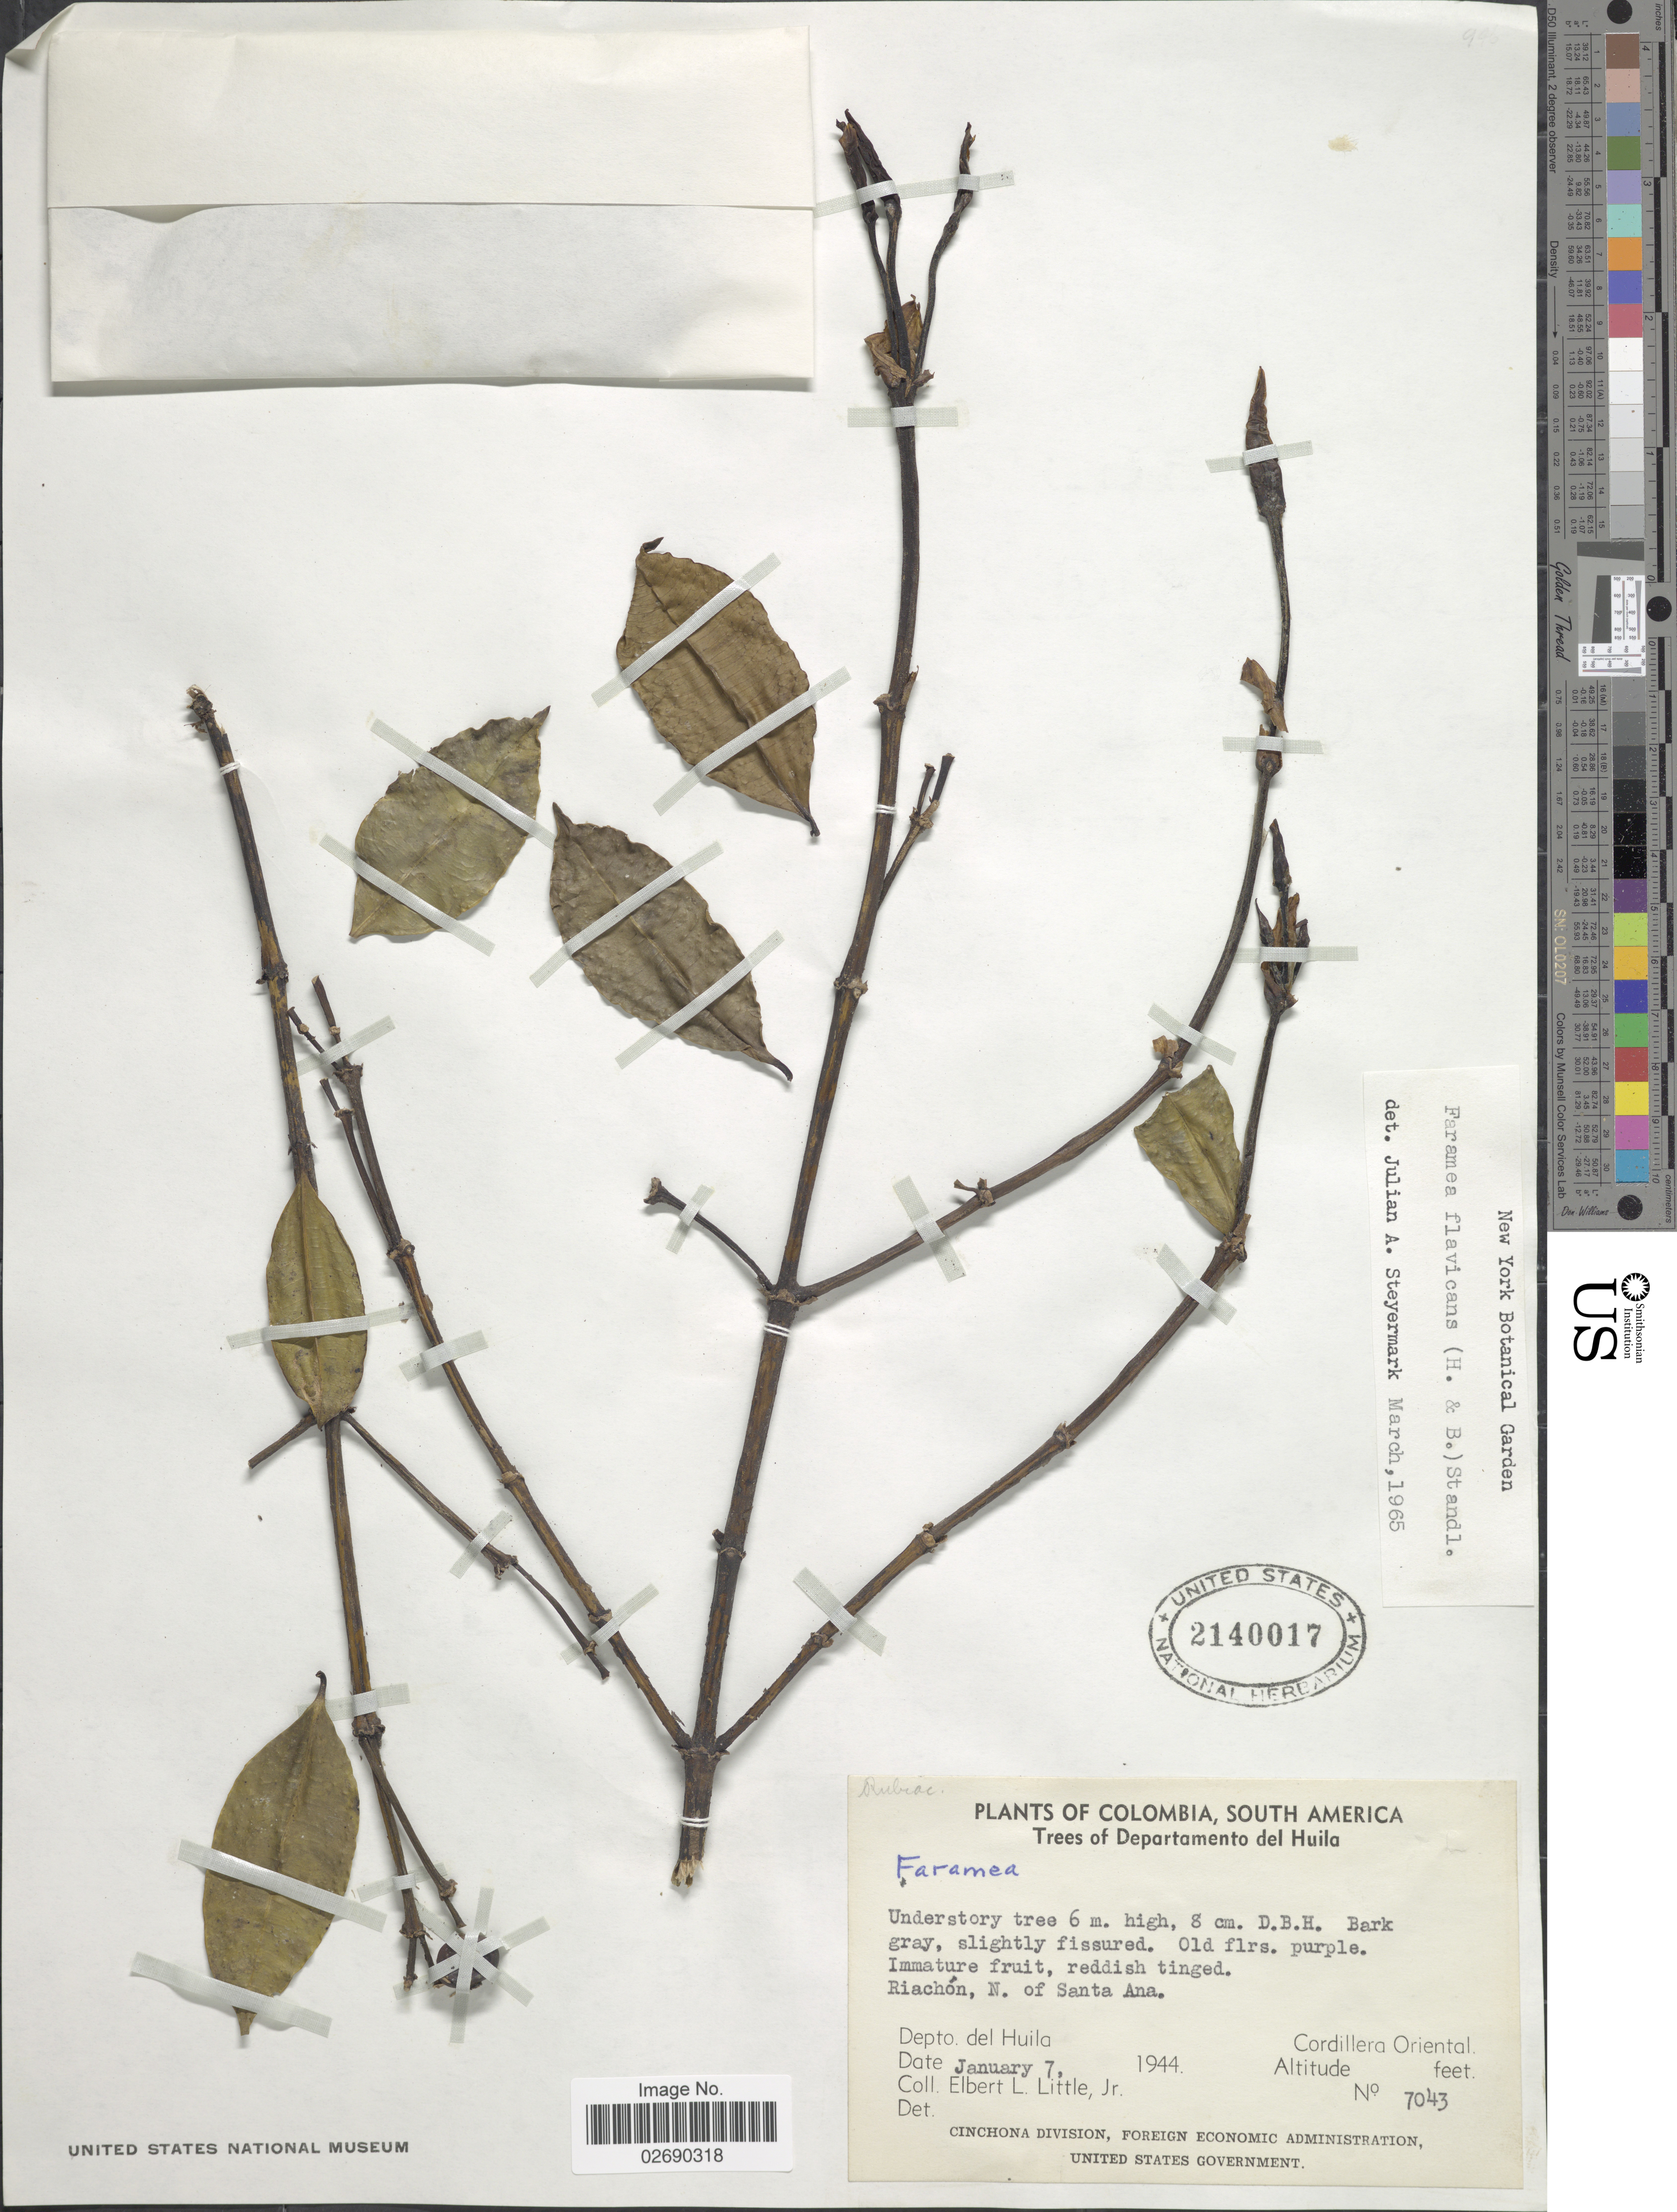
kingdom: Plantae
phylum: Tracheophyta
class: Magnoliopsida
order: Gentianales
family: Rubiaceae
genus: Faramea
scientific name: Faramea flavicans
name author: (Roem. & Schult.) Standl.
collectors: E. L. Little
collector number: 7043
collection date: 1944-01-07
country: Colombia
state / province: Huila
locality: Departamento del Huila, Riachón, N of Santa Ana, Depto. del Huila, Cordillera Oriental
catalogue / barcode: US 2140017